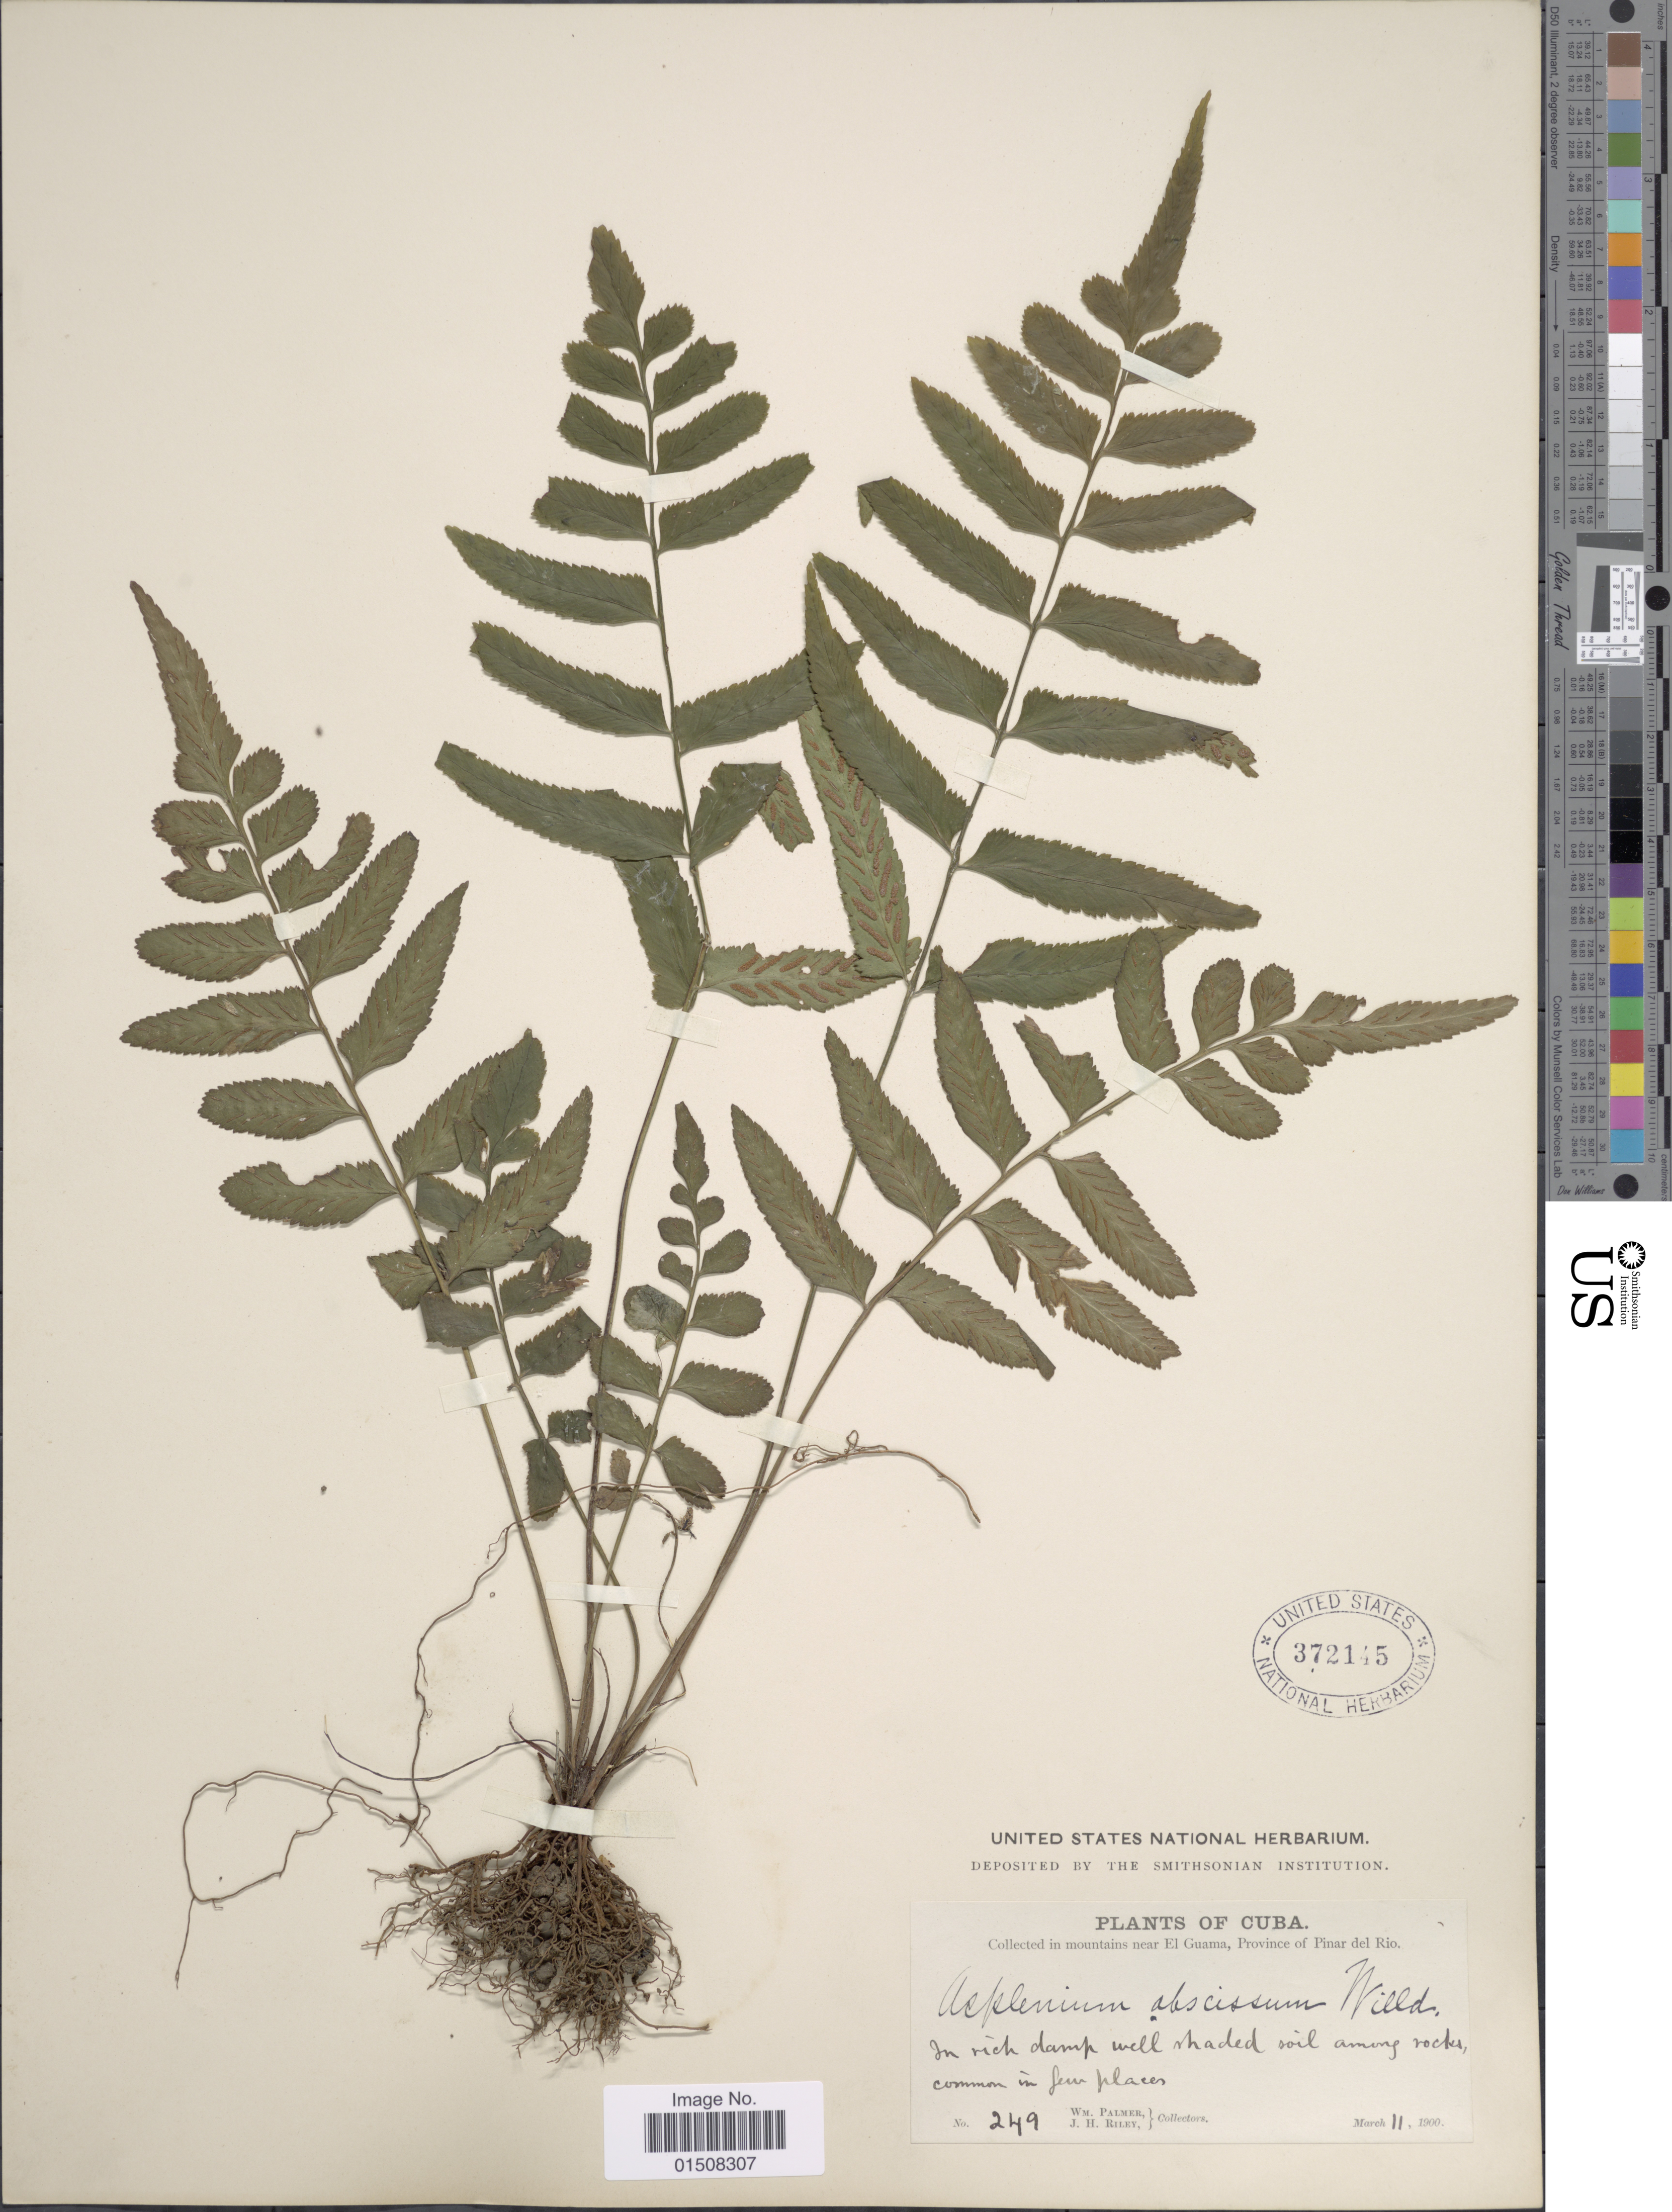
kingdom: Plantae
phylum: Tracheophyta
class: Polypodiopsida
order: Polypodiales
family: Aspleniaceae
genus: Asplenium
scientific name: Asplenium abscissum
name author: Willd.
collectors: W. Palmer & J. H. Riley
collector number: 249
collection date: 1900-03-11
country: Cuba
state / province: Pinar del Río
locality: Mountains Near El Guama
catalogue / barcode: US 372145